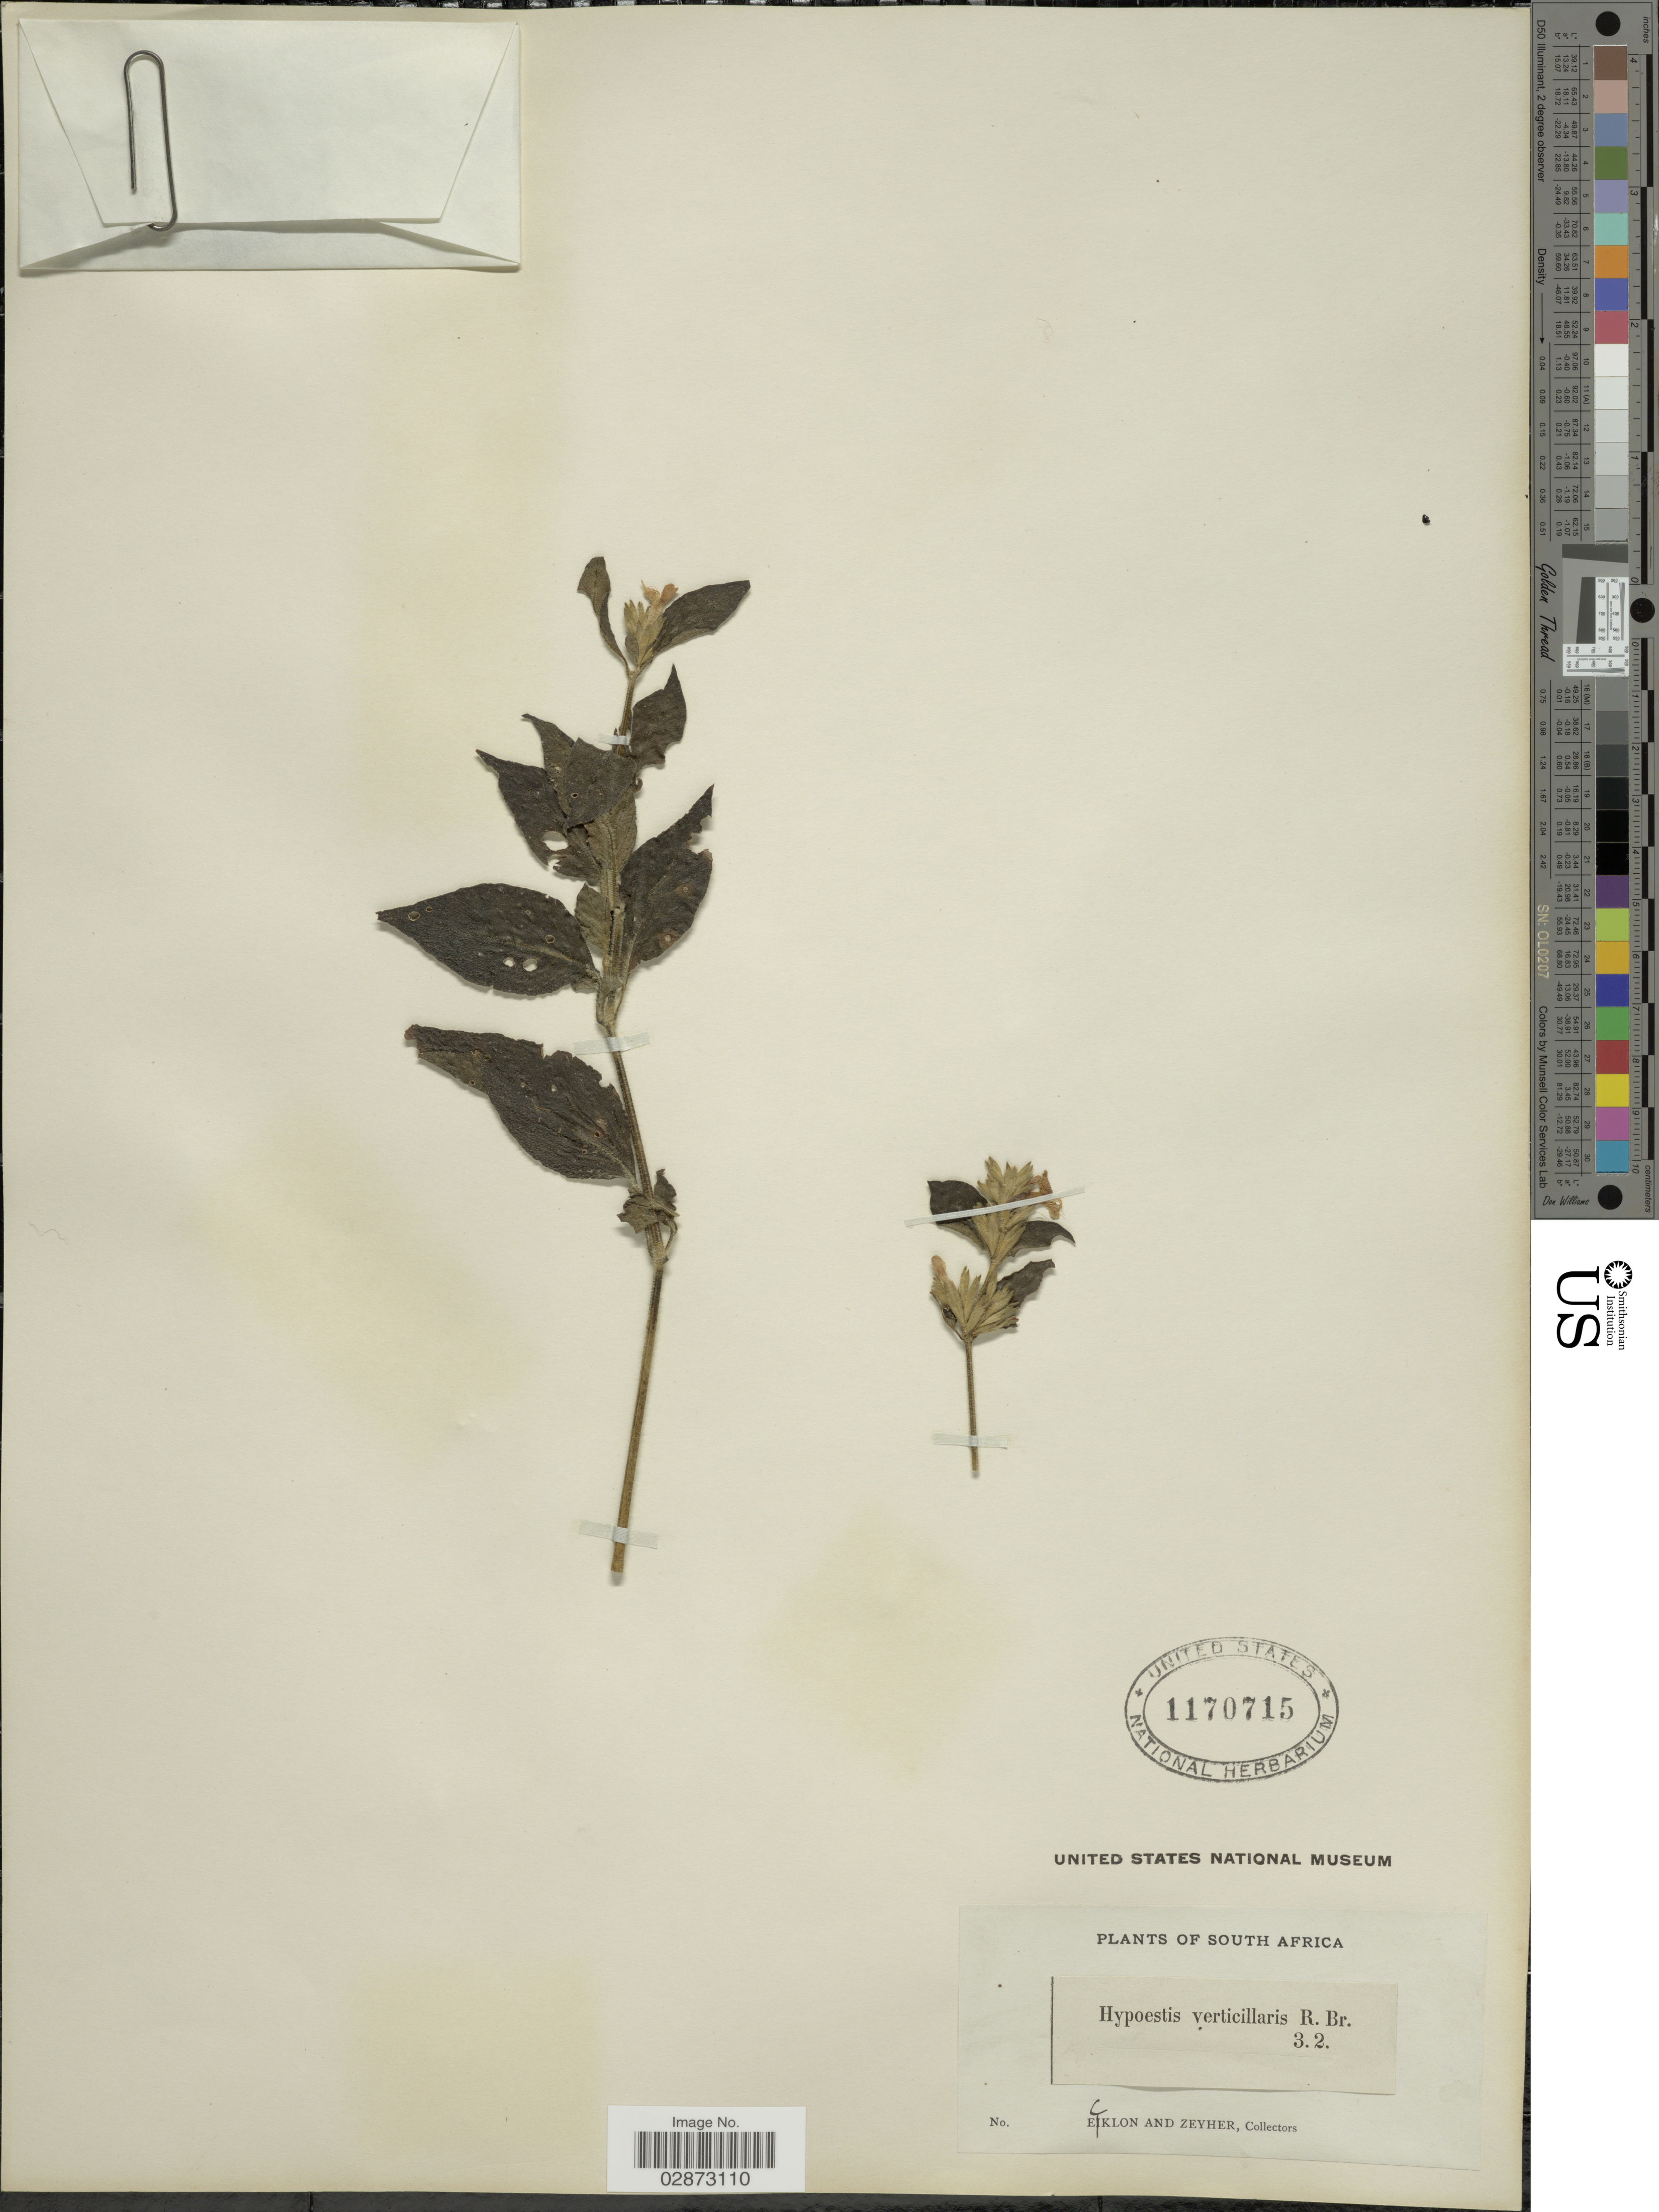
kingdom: Plantae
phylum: Tracheophyta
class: Magnoliopsida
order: Lamiales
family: Acanthaceae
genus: Hypoestes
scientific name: Hypoestes verticillaris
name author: (L. f.) Sol.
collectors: -. Ecklon & -. Zeyher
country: South Africa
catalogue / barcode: US 1170715